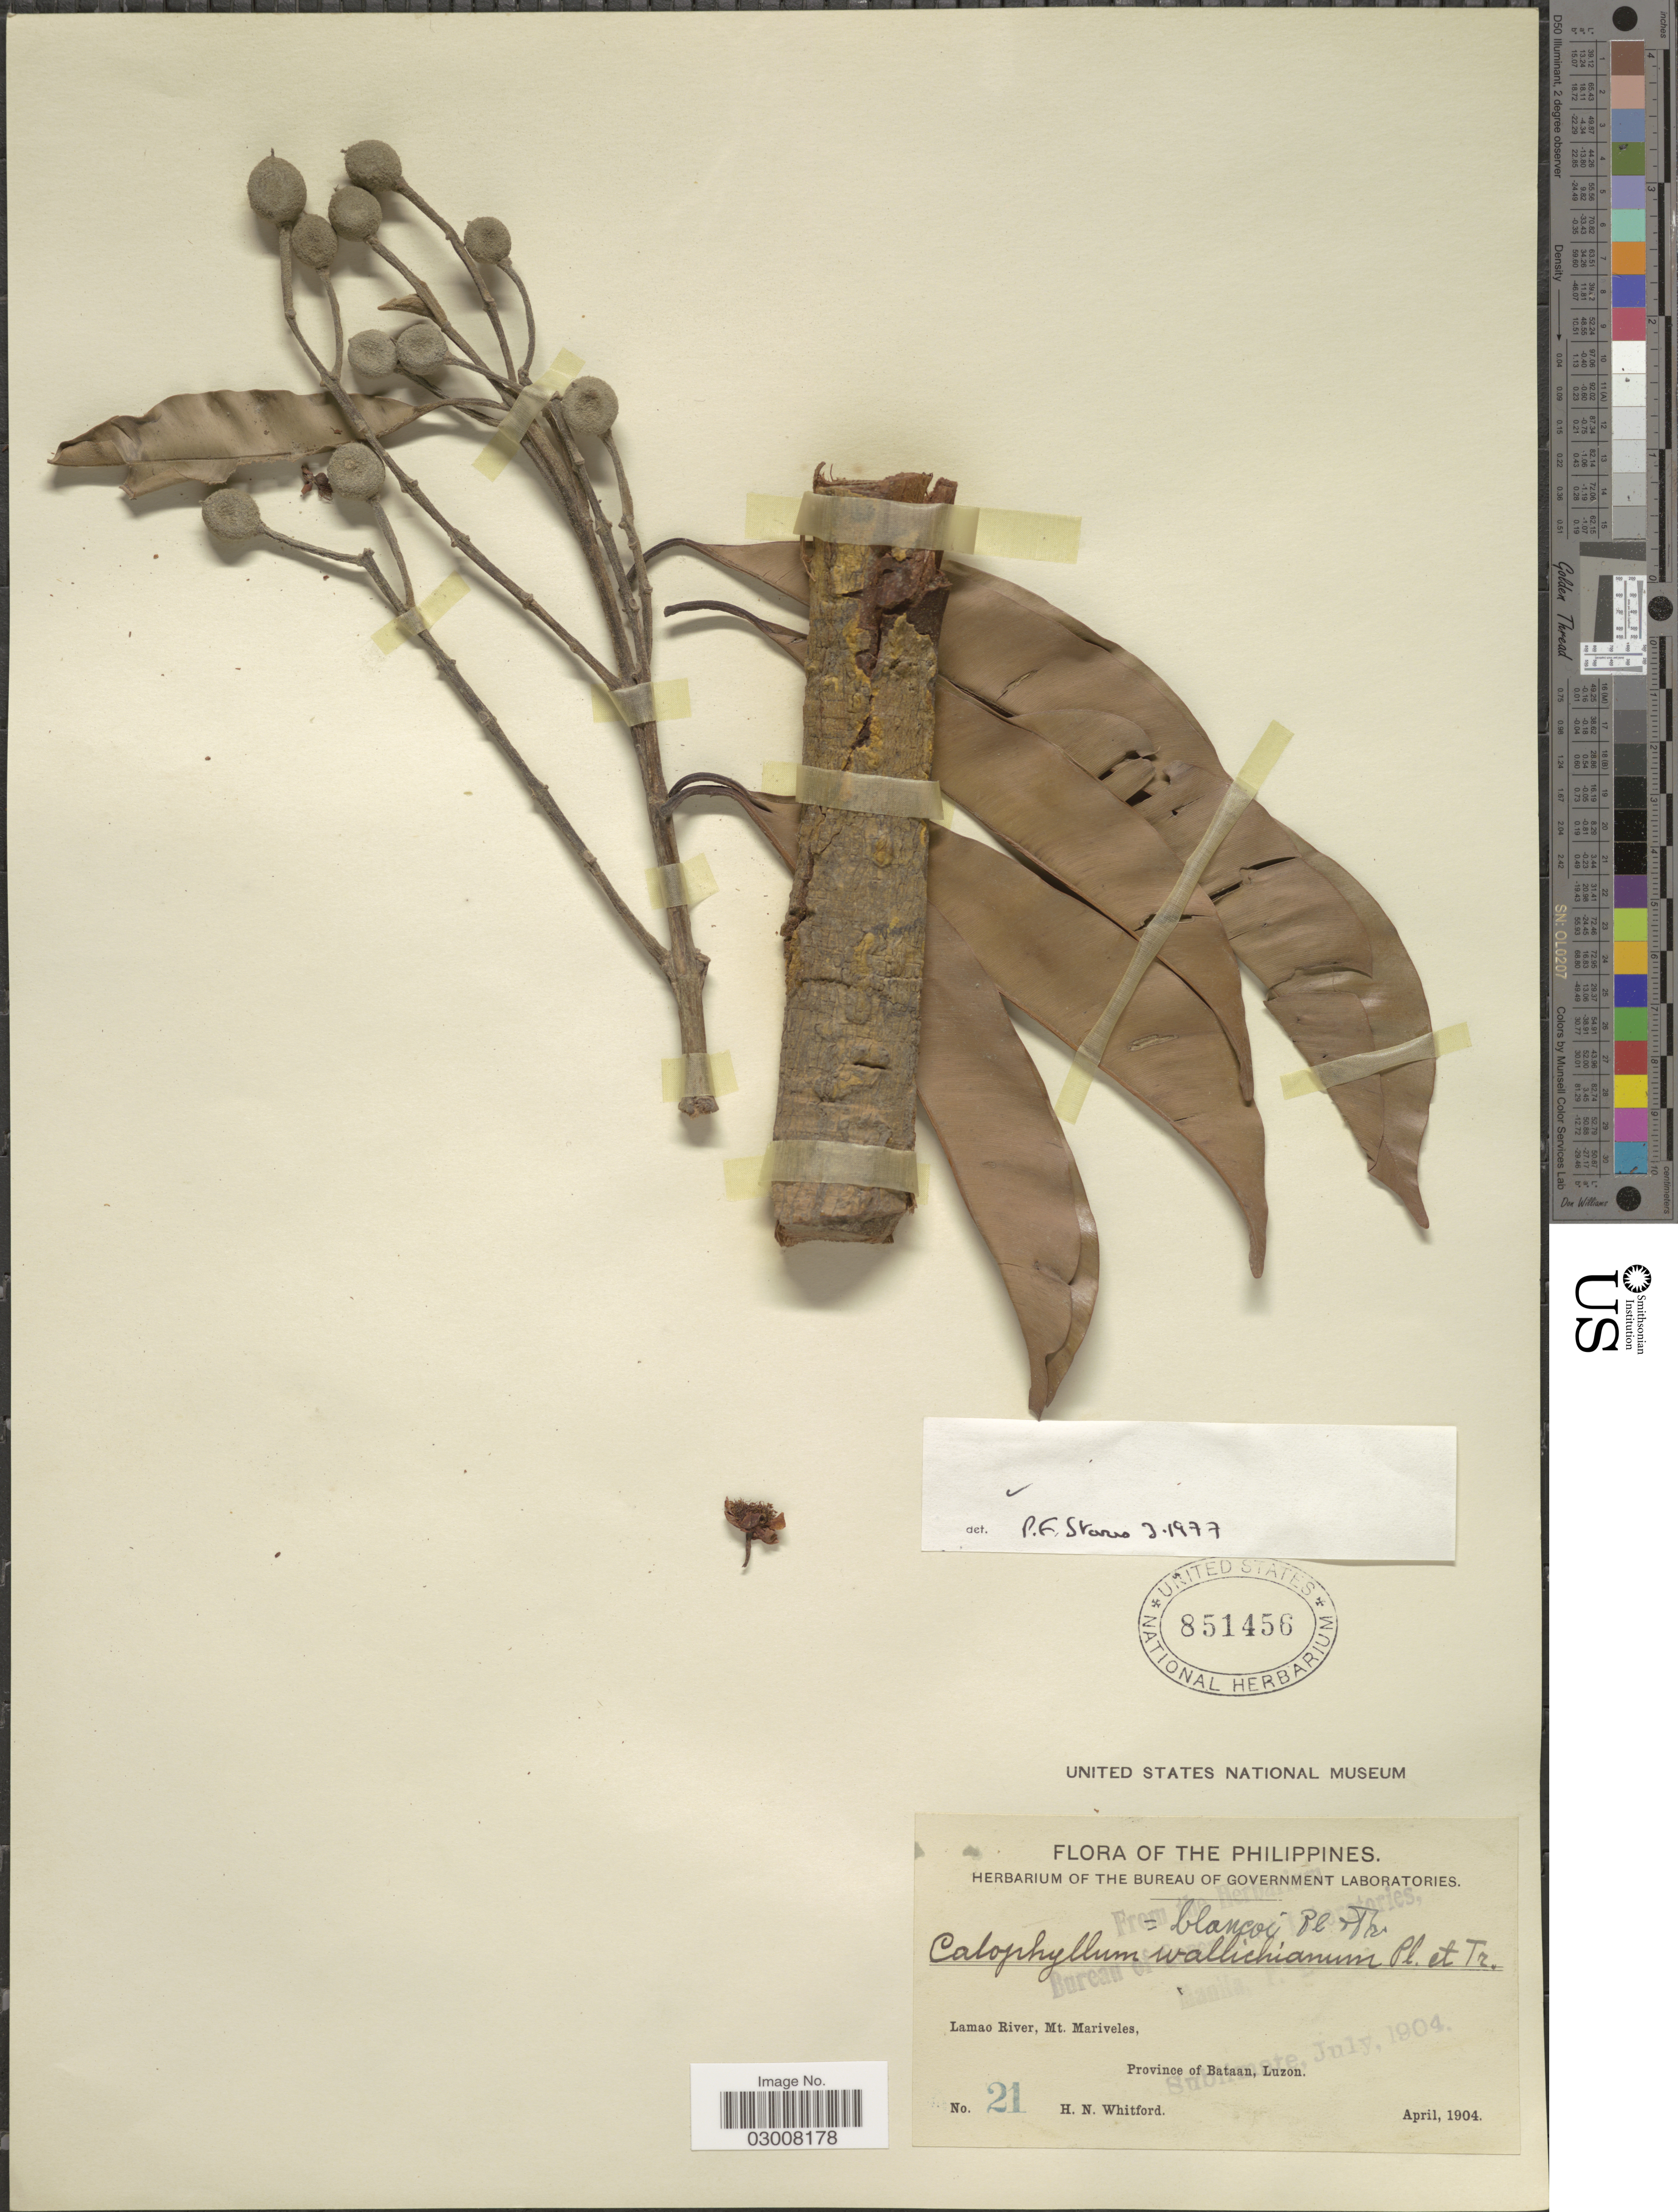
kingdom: Plantae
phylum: Tracheophyta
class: Magnoliopsida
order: Malpighiales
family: Calophyllaceae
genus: Calophyllum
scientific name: Calophyllum blancoi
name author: Planch. & Triana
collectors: H. N. Whitford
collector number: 21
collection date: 1904-04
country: Philippines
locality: Lamao River, Mt. Mariveles, Province of Bataan, Luzon.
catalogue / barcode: US 851456